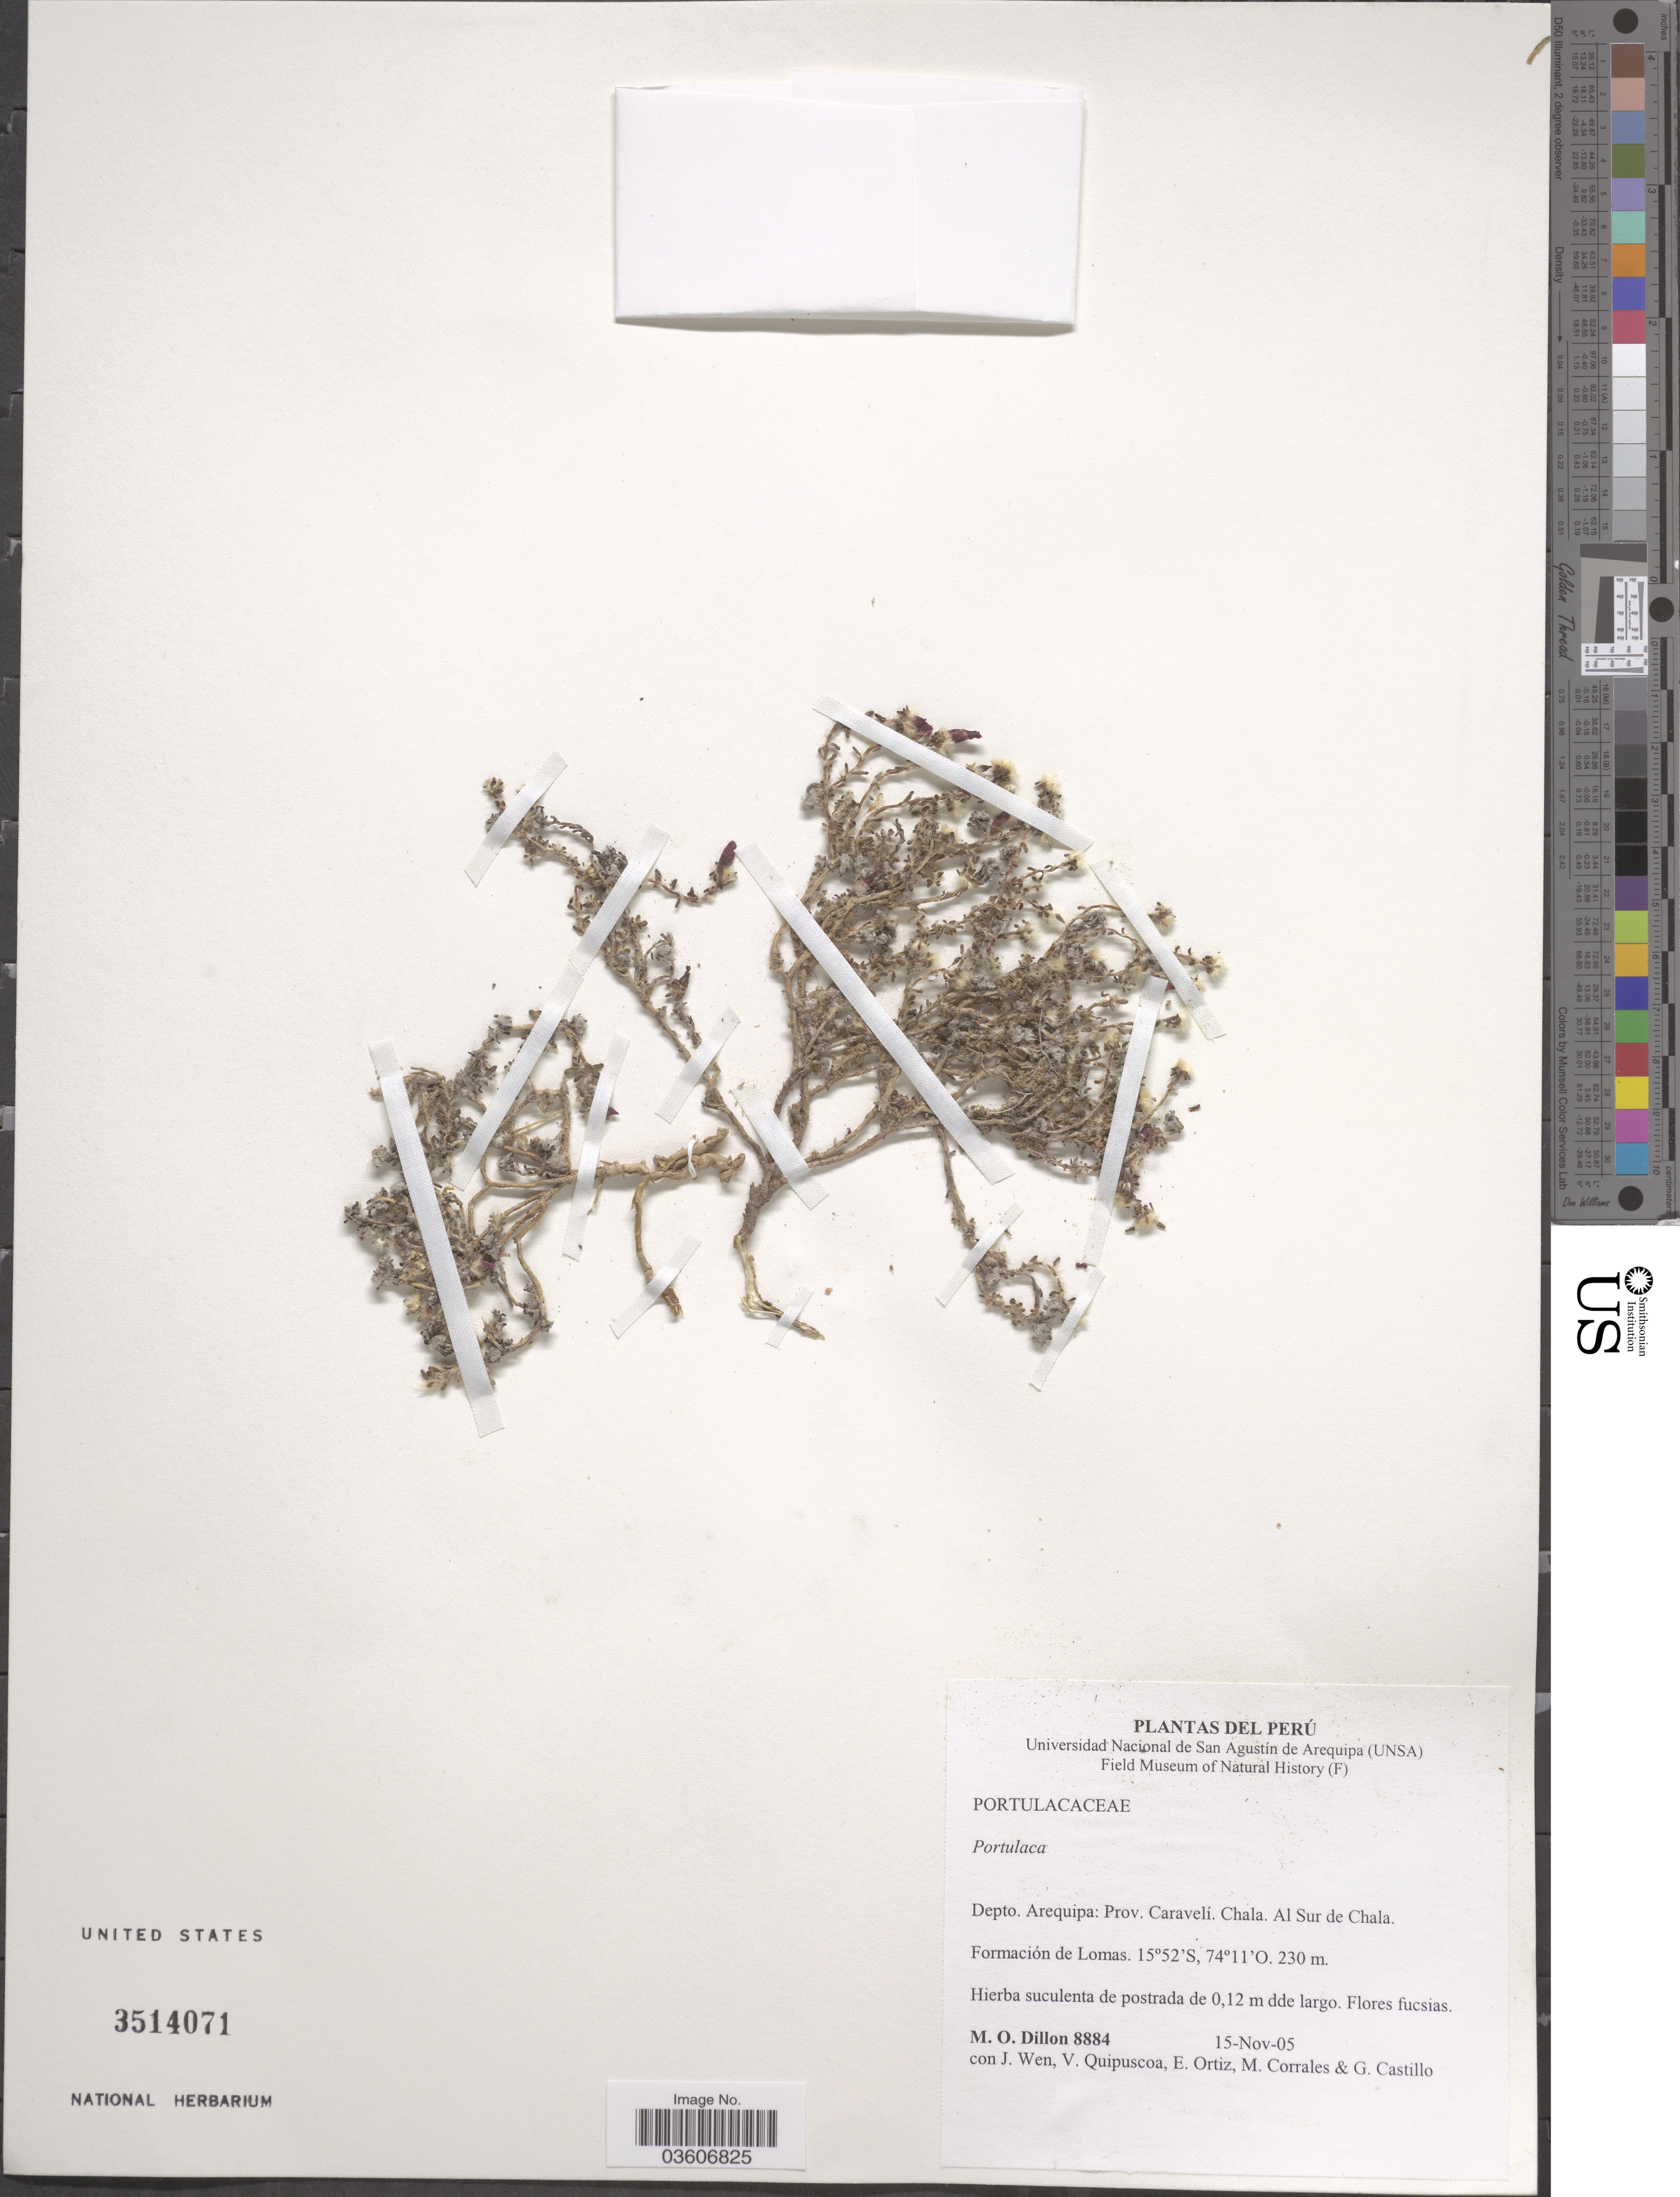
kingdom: Plantae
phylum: Tracheophyta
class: Magnoliopsida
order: Caryophyllales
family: Portulacaceae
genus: Portulaca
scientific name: Portulaca sp.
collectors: M. O. Dillon, J. Wen, V. Quipuscoa, E. Ortiz & et al.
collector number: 8884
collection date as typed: Transcribed d/m/y: 15/11/5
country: Peru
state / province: Arequipa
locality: Depto. Arequipa: Prov. Caravelí. Chala. Al Sur de Chala.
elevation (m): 230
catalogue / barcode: US 3514071